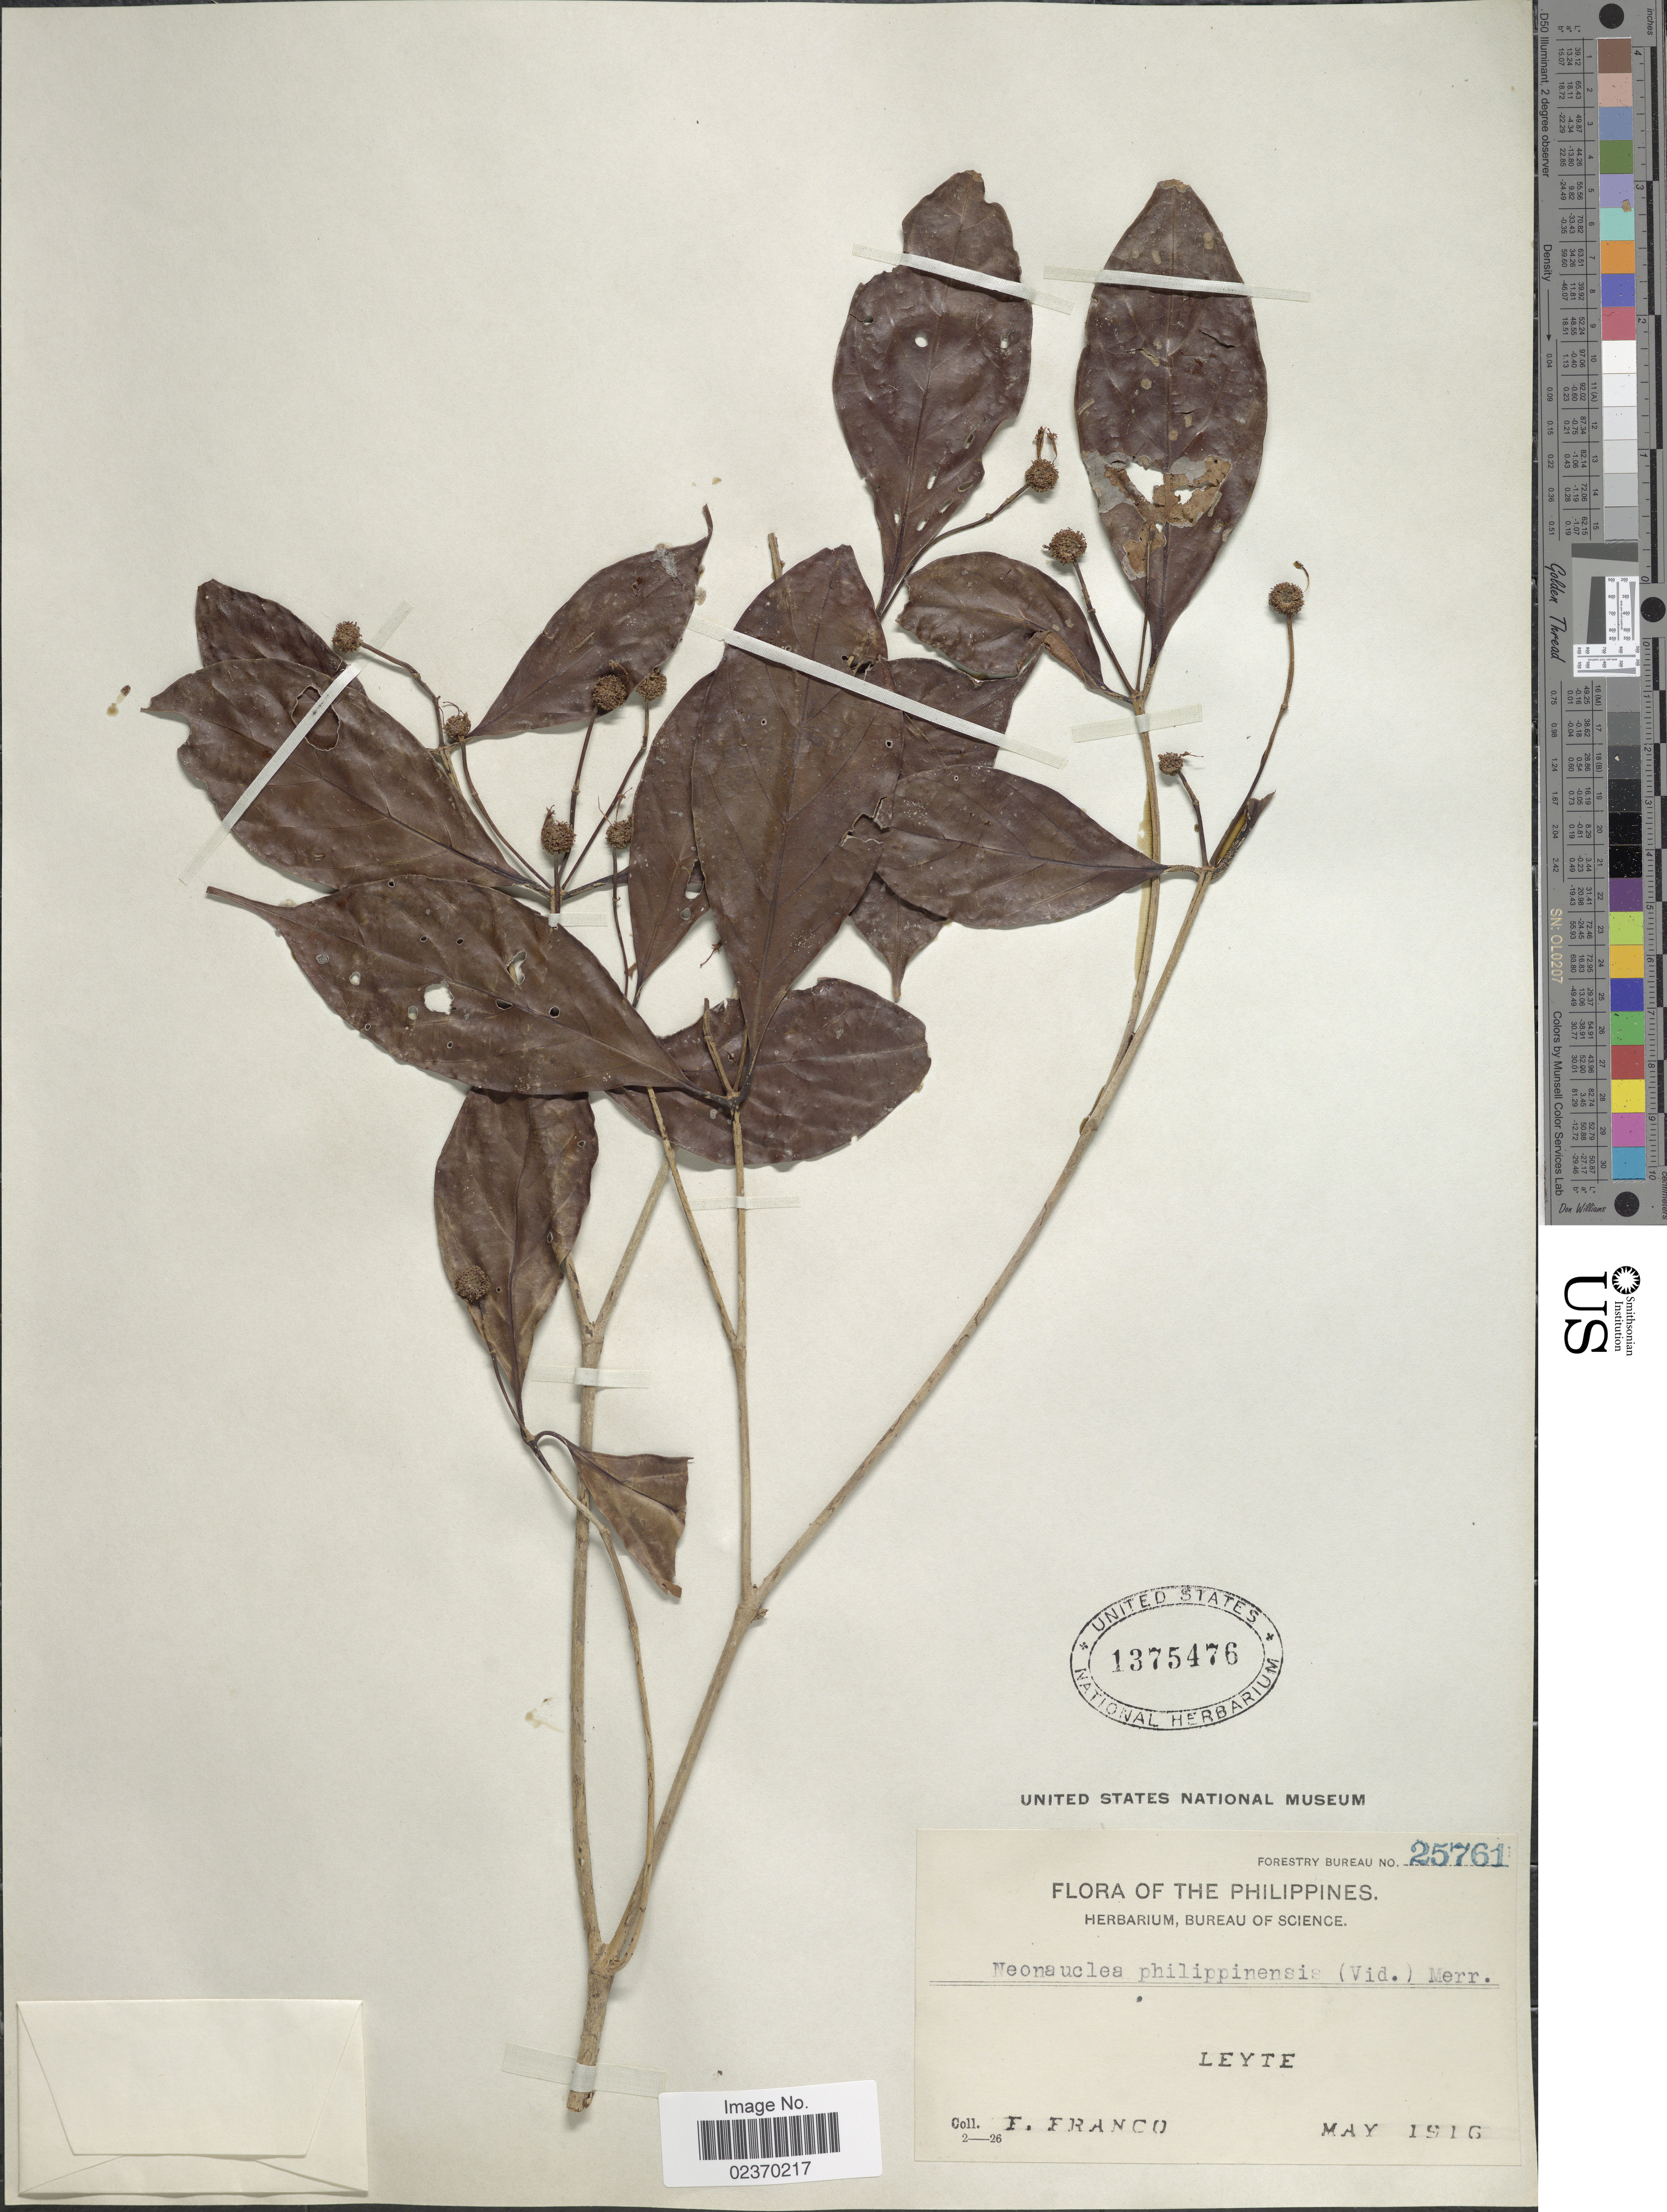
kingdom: Plantae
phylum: Tracheophyta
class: Magnoliopsida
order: Gentianales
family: Rubiaceae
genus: Neonauclea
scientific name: Neonauclea gracilis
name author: (Vidal) Merr.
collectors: F. Franco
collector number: Forestry Bureau 25761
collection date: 1916-05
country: Philippines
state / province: Eastern Visayas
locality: Leyte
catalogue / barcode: US 1375476